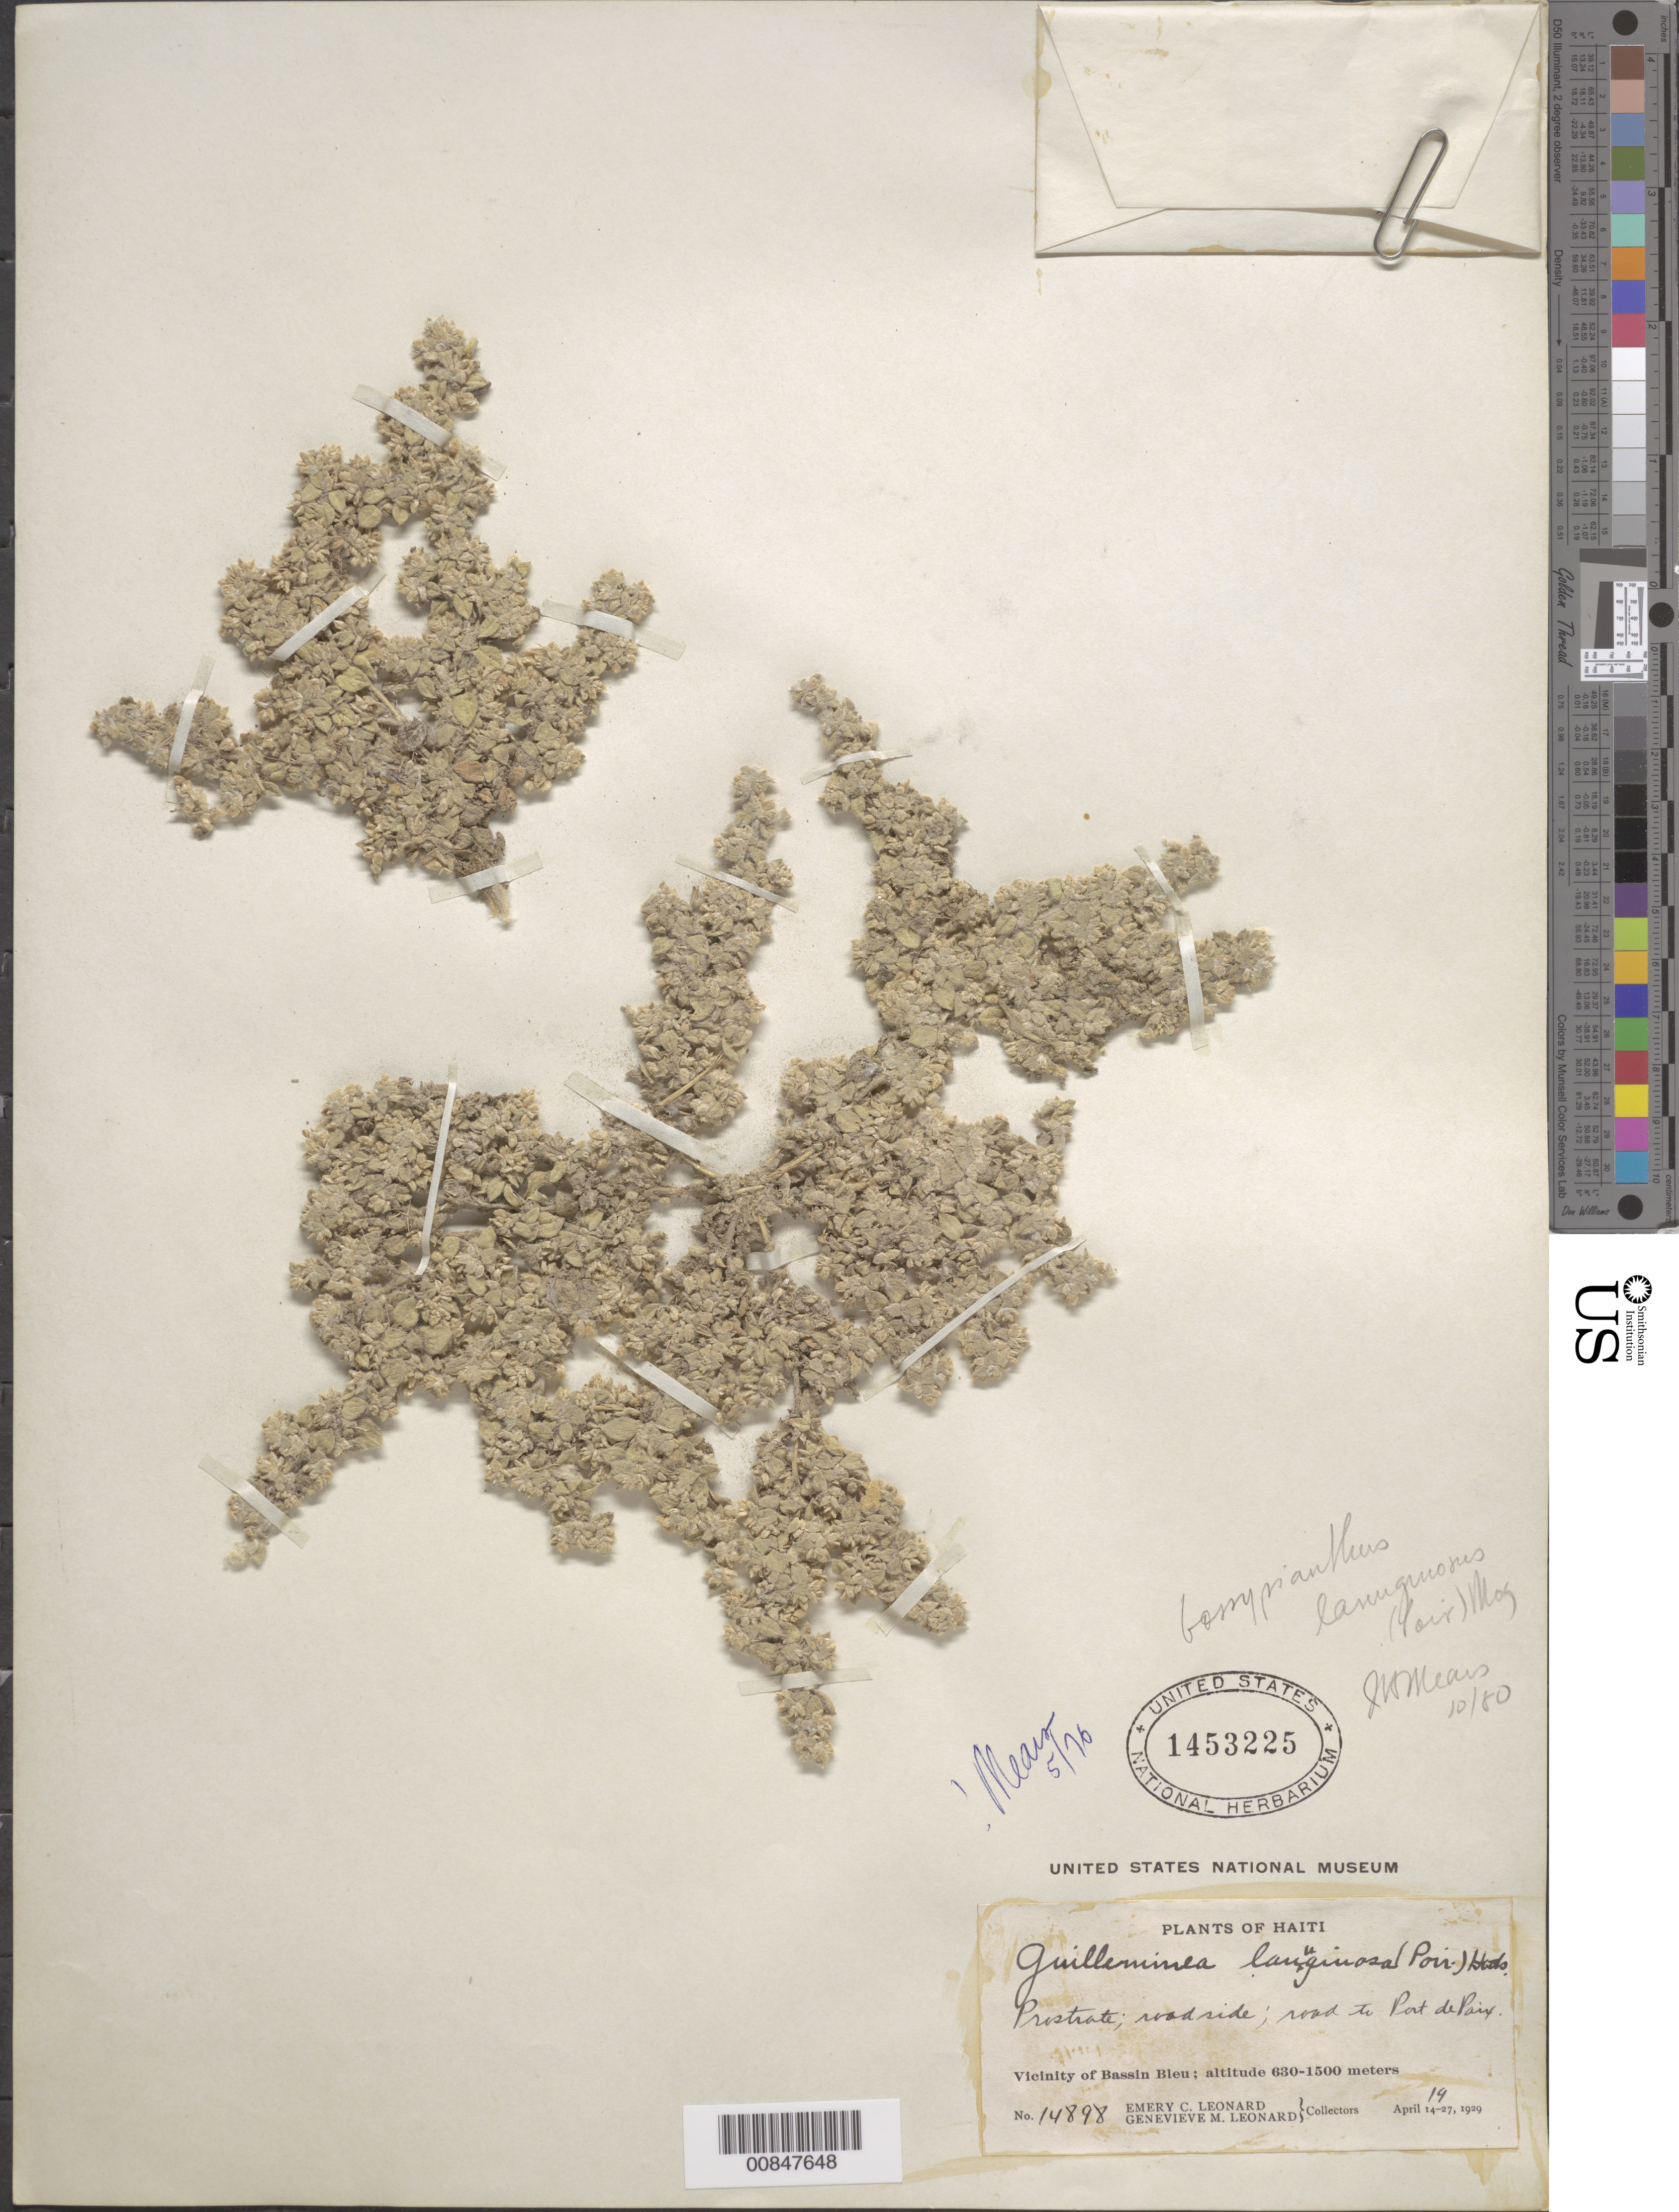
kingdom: Plantae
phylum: Tracheophyta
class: Magnoliopsida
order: Caryophyllales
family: Amaranthaceae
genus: Guilleminea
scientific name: Guilleminea lanuginosa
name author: (Poir.) Benth. & Hook. f.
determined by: Mears, J. A., (PH), Academy of Natural Sciences of Philadelphia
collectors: E. C. Leonard & G. M. Leonard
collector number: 14898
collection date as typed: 19 Apr 1929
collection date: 1929-04-19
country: Haiti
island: Hispaniola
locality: Vicinity of Bassin Bleu. Road to Port de Paix.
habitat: Roadside.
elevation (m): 630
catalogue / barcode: US 1453225